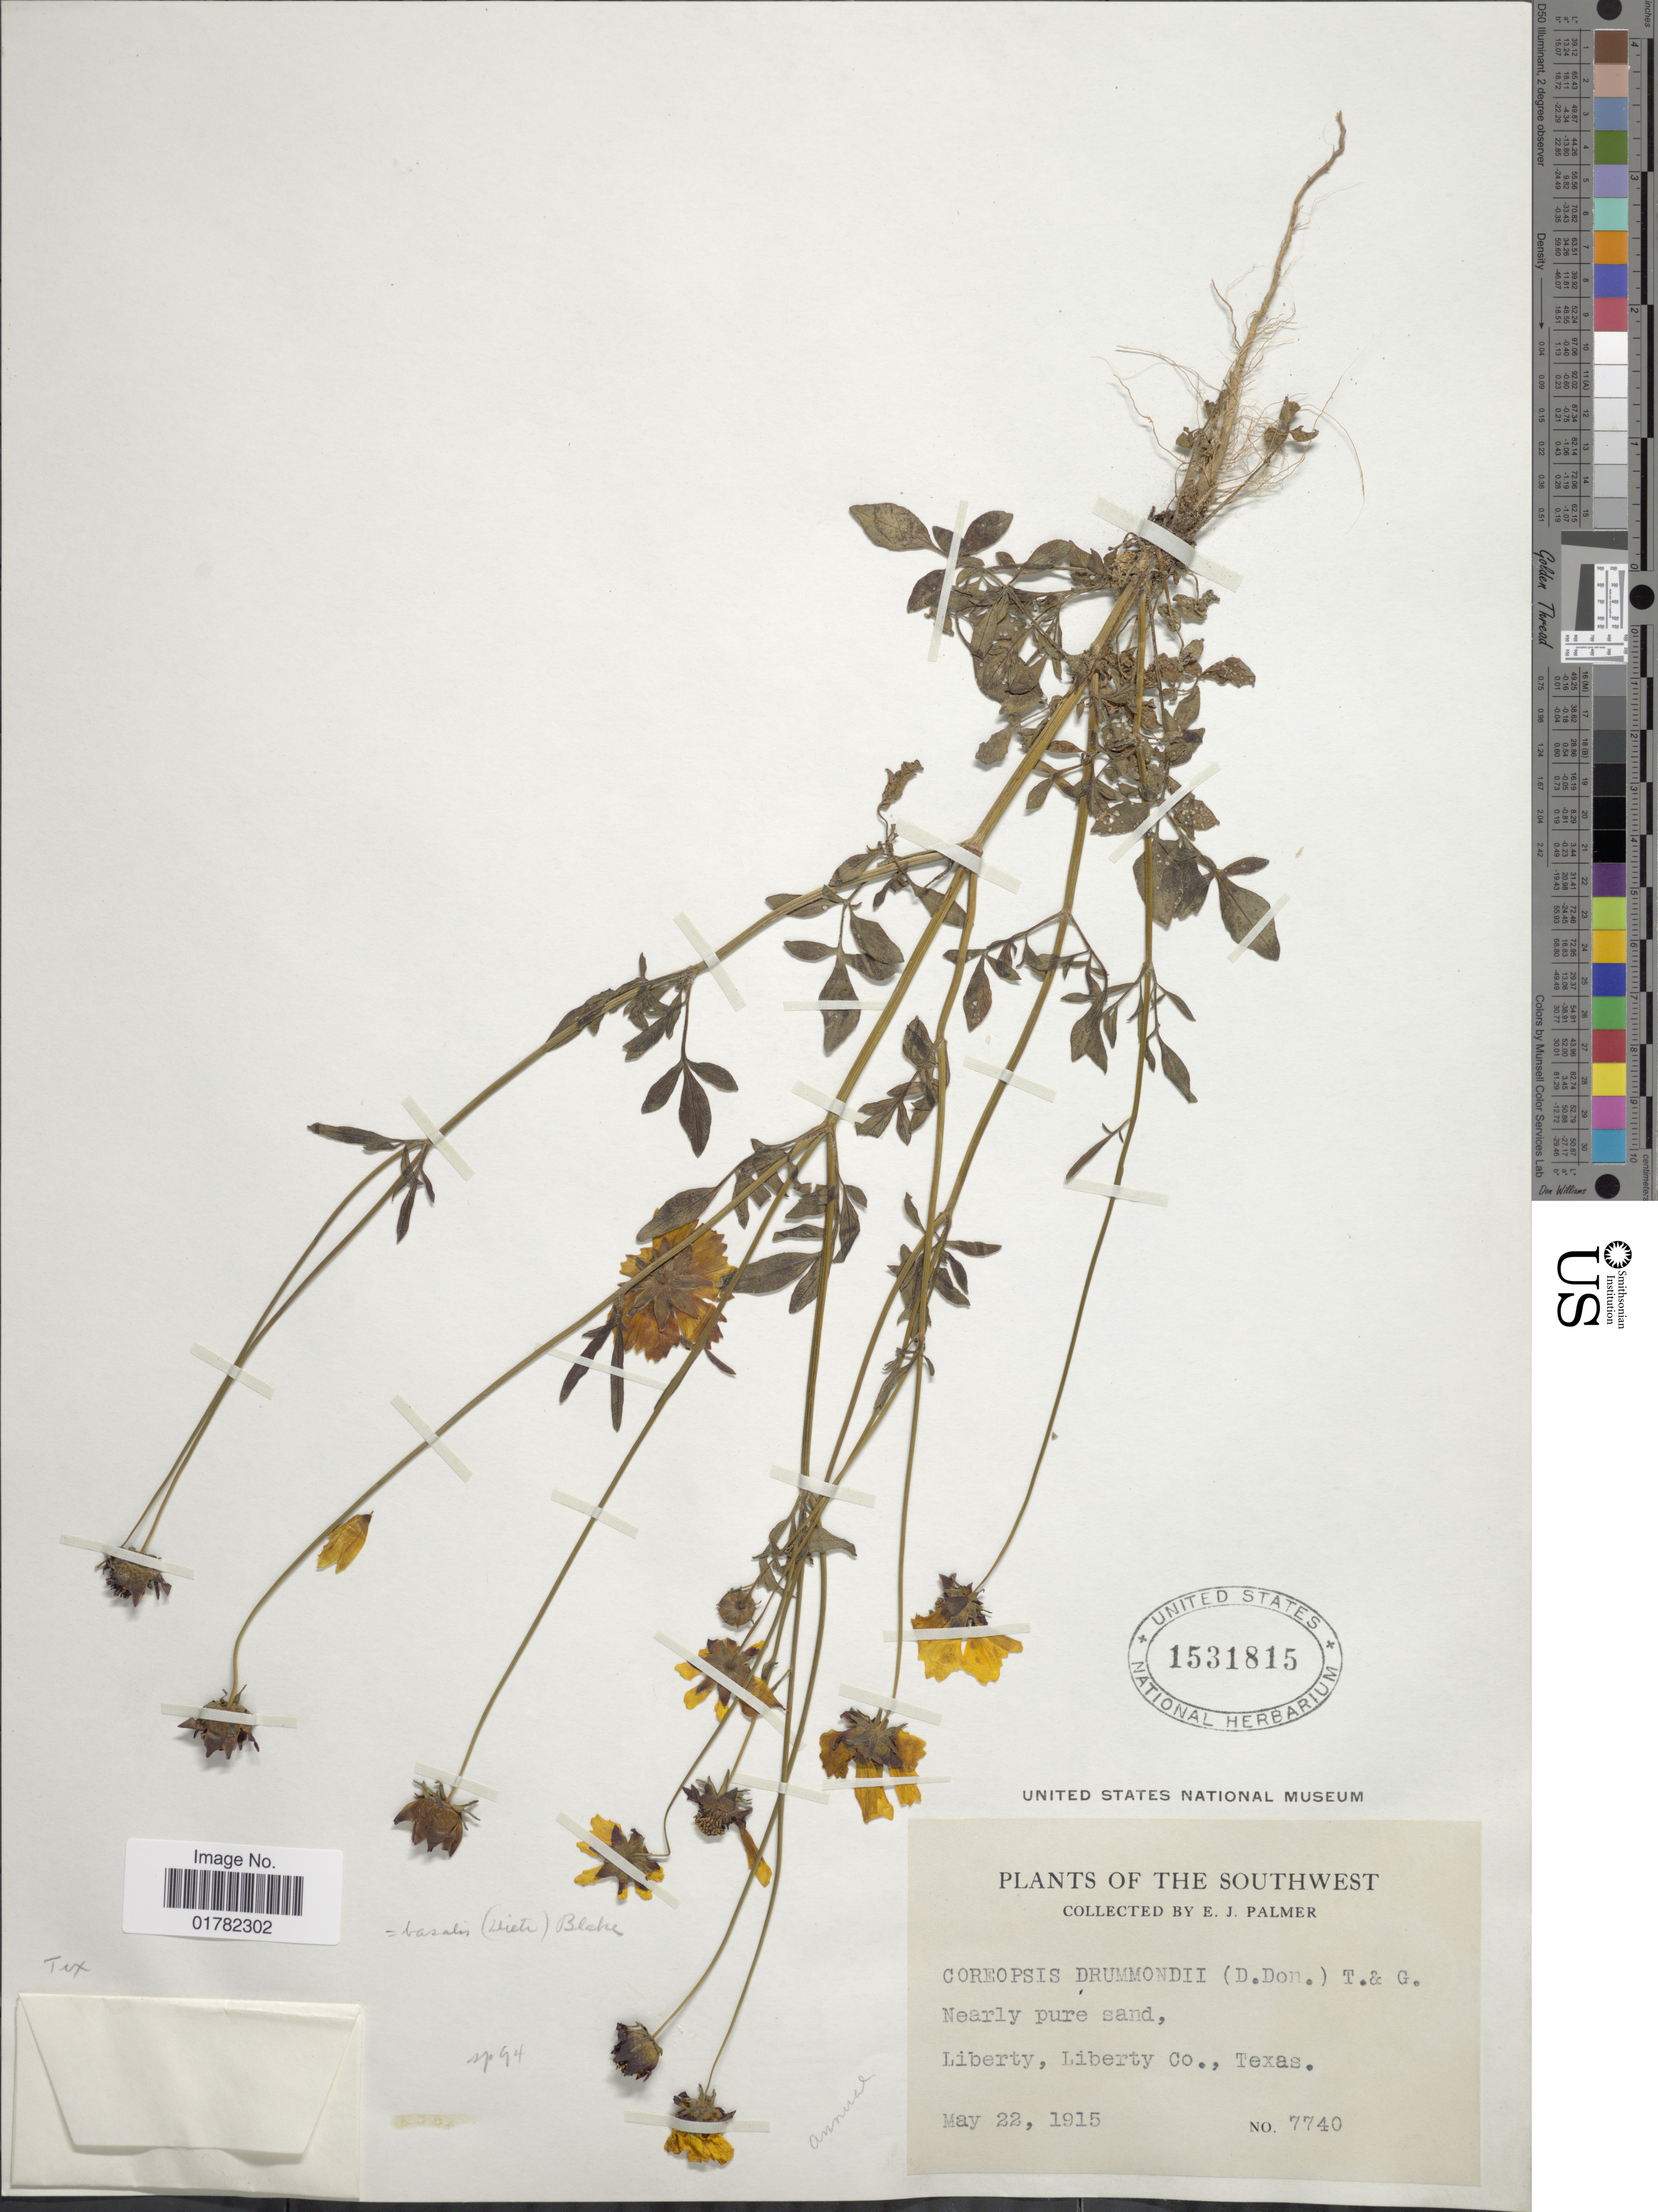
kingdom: Plantae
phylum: Tracheophyta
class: Magnoliopsida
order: Asterales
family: Asteraceae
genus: Coreopsis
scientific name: Coreopsis basalis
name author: S.F. Blake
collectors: E. J. Palmer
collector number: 7740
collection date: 1915-05-22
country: United States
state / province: Texas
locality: Southwest, nearly pure sand, Liberty, Liberty Co.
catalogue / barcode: US 1531815